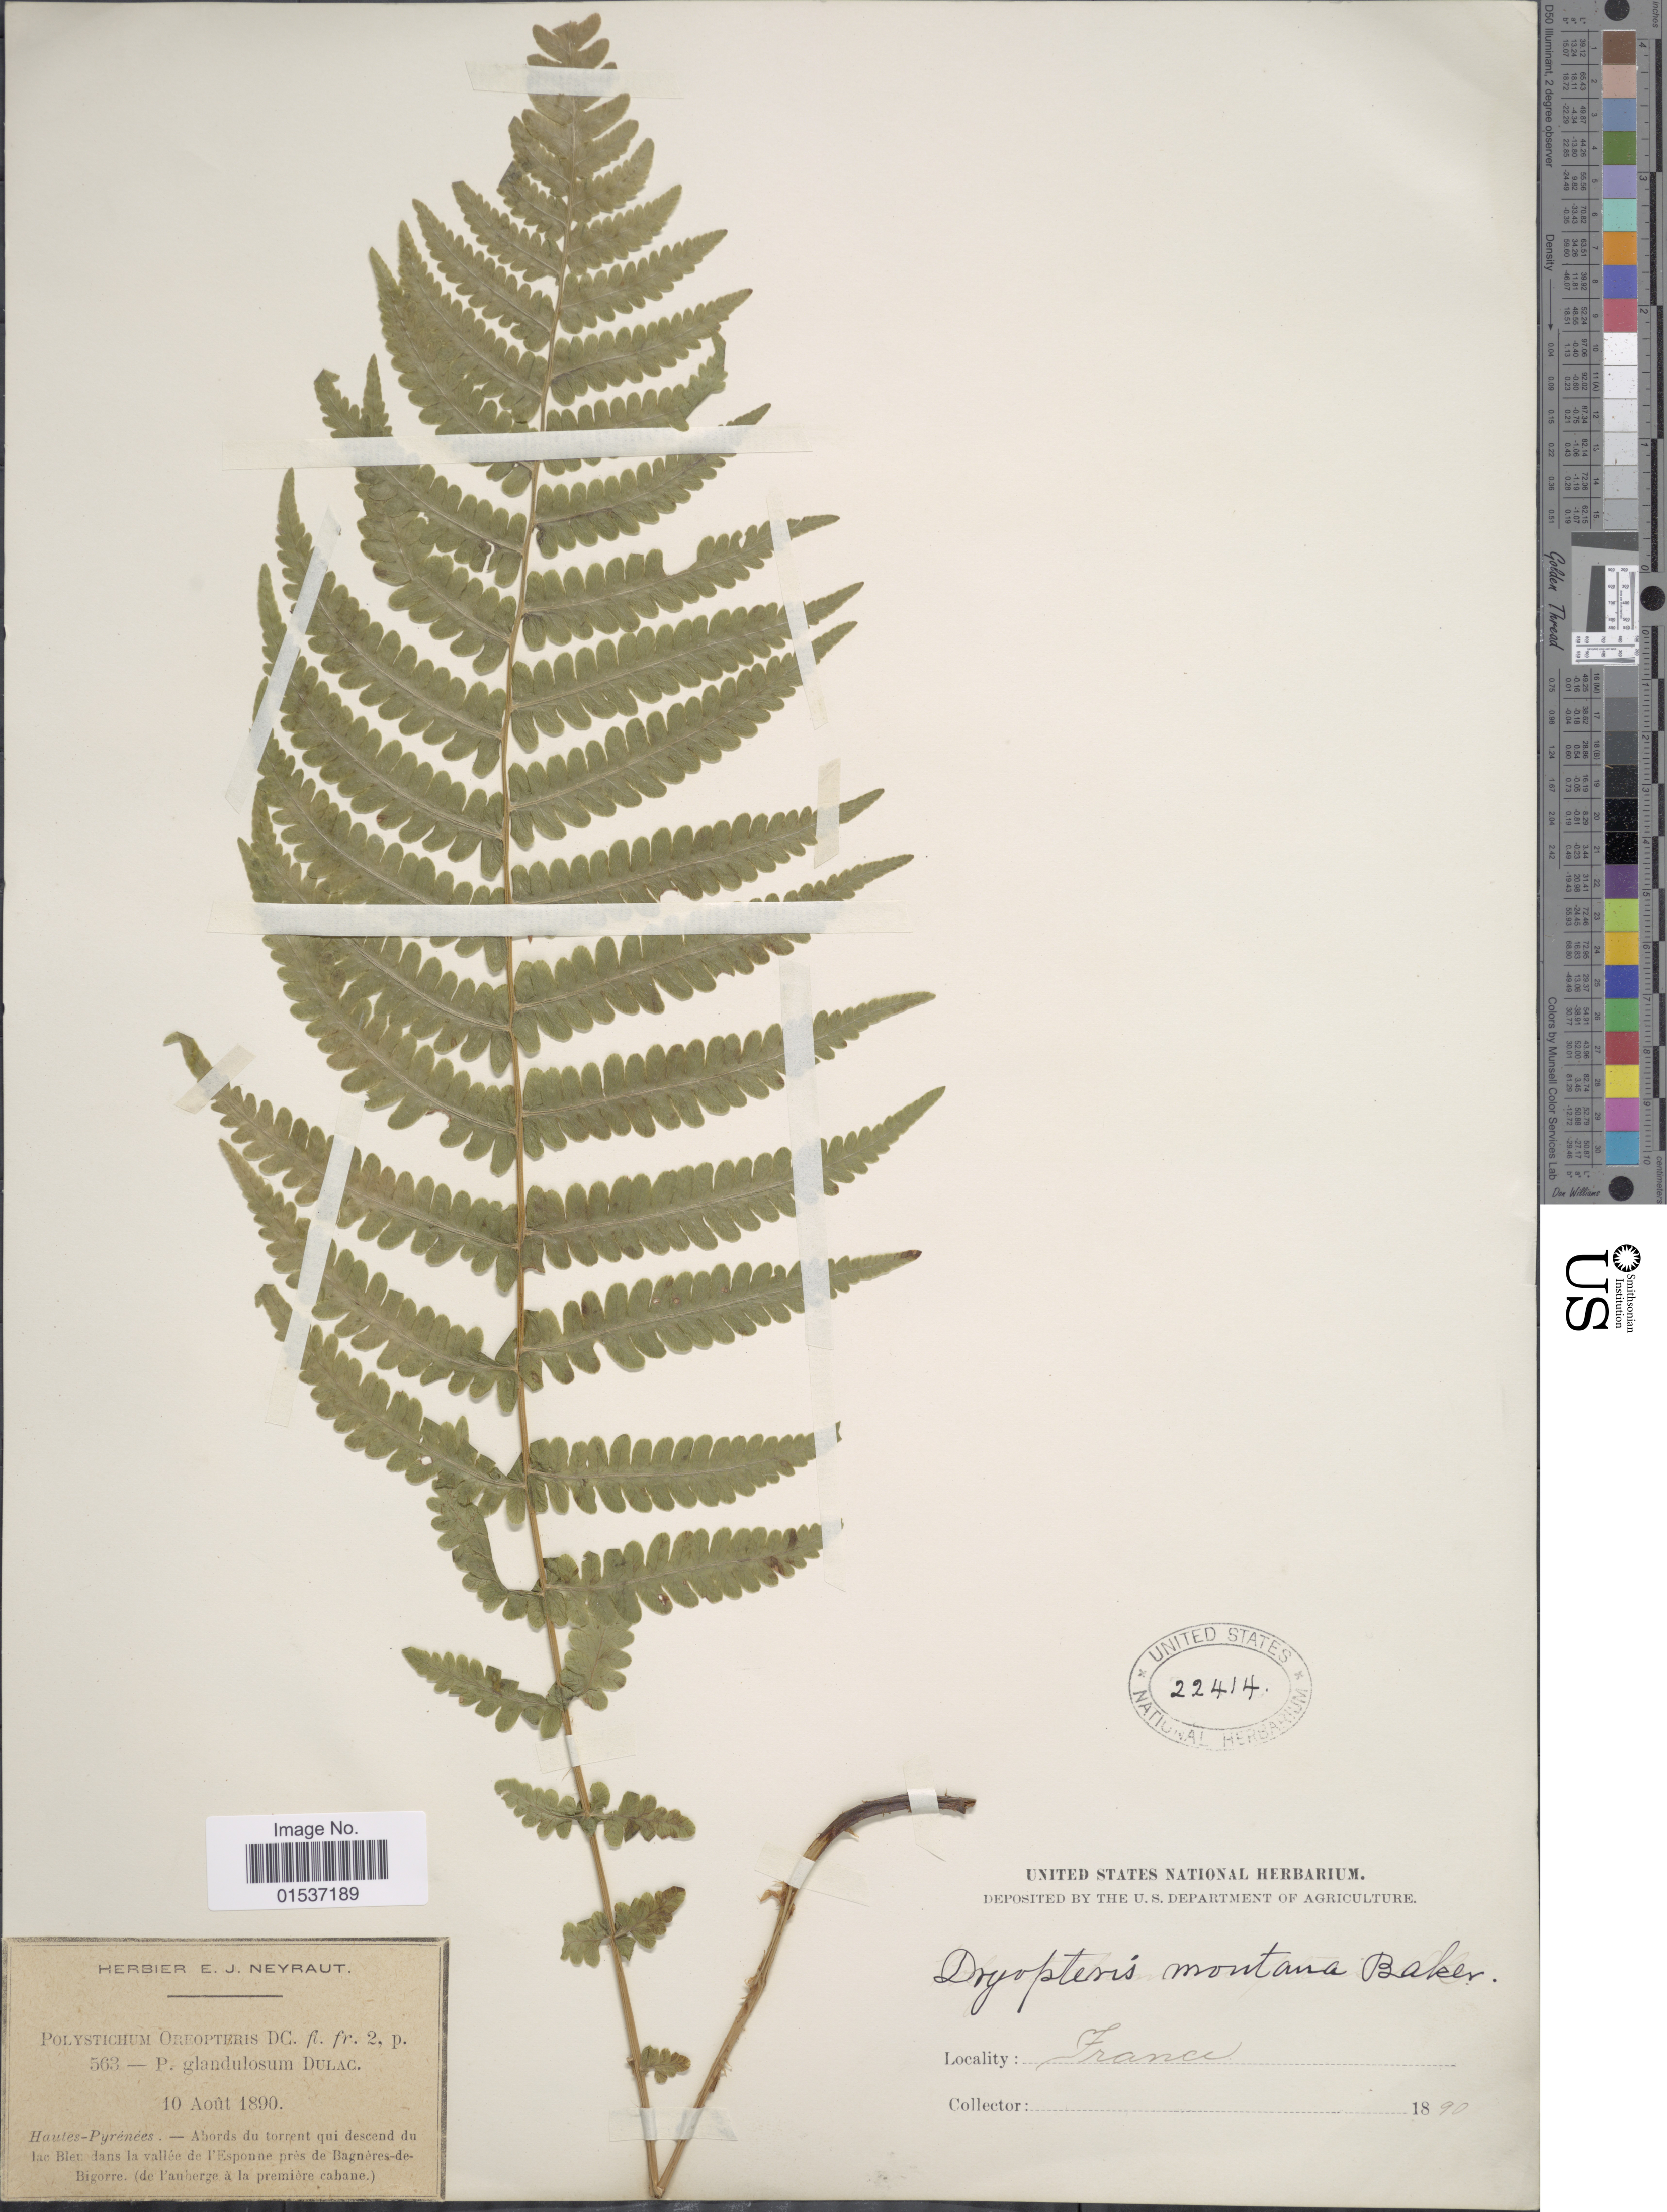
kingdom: Plantae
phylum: Tracheophyta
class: Polypodiopsida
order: Polypodiales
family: Thelypteridaceae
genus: Oreopteris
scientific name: Oreopteris limbosperma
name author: (All.) K. Iwats.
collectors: ex herb. E. J. Neyraut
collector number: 563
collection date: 1890-08-10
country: France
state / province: Occitanie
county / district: Hautes-Pyrénées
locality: France, Hautes-Pyrenees. - Abords du torrents qui descend du lac Bien dans la vallee de l 'Esponne pres de Bagneres-de Bigorre (de l' auberge a la premiere cabane).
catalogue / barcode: US 22414